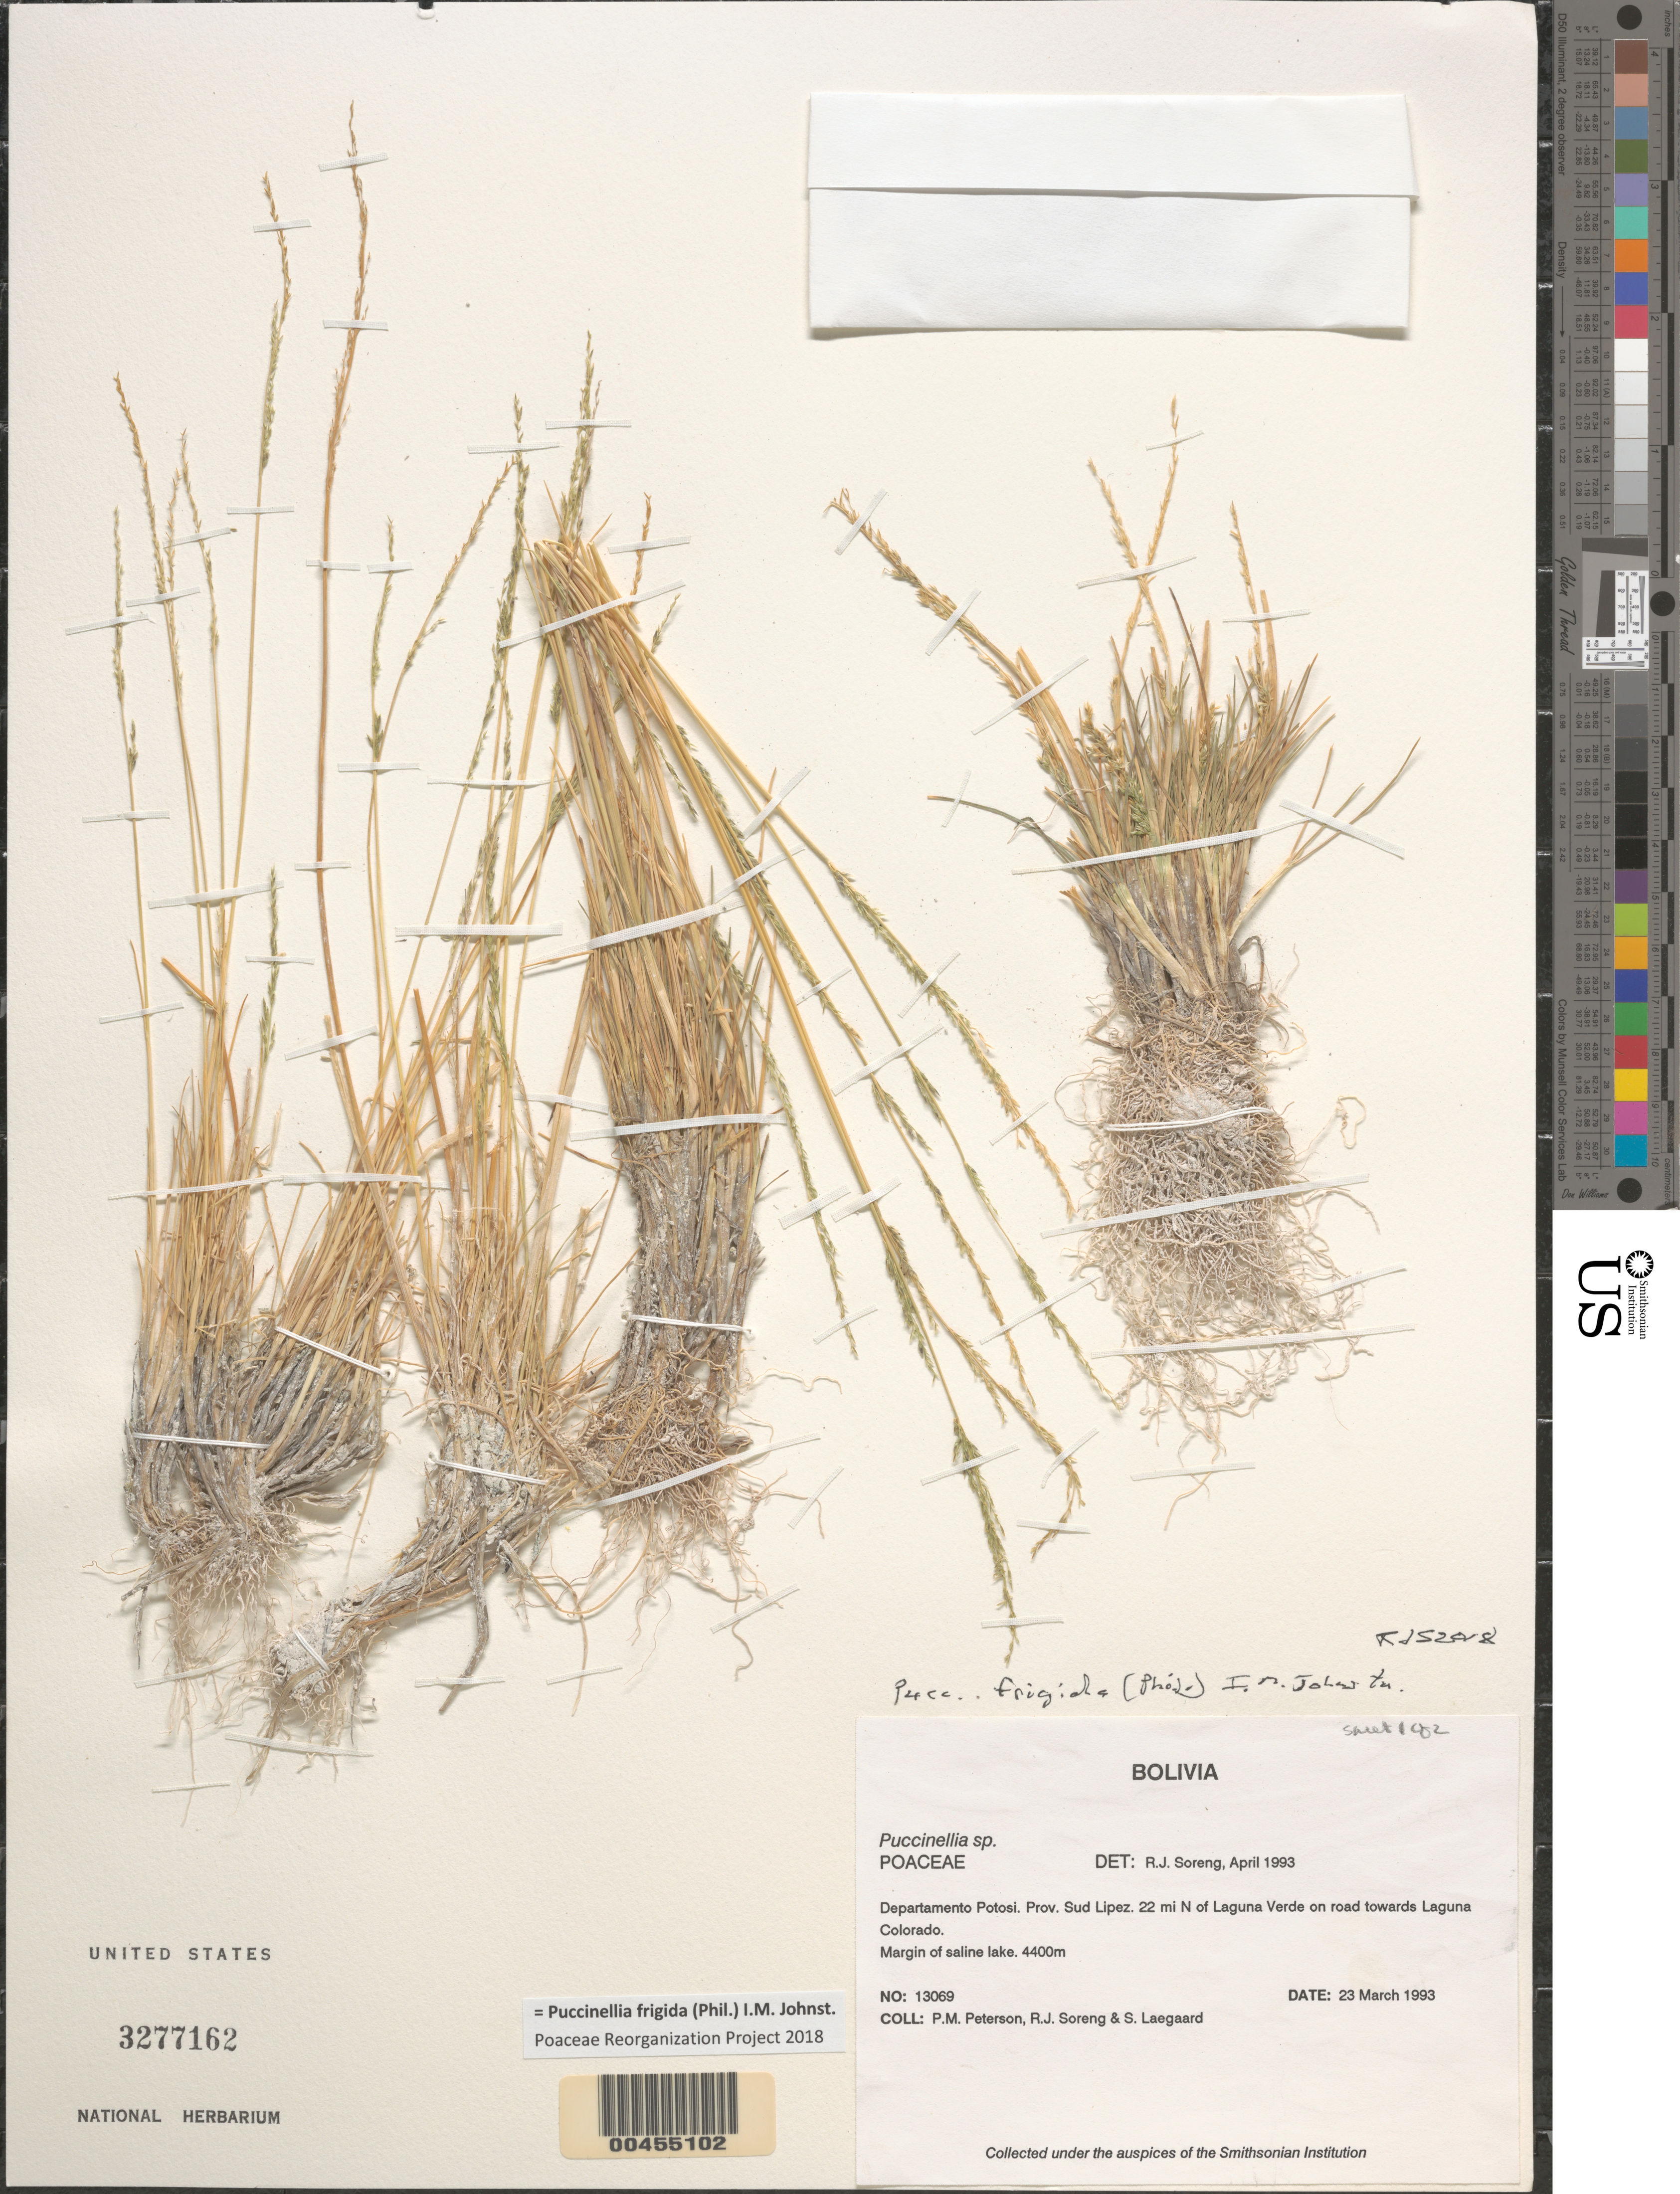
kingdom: Plantae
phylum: Tracheophyta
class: Liliopsida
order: Poales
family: Poaceae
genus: Puccinellia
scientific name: Puccinellia frigida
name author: (Phil.) I.M. Johnst.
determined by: Poaceae Reorganization Project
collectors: P. M. Peterson, R. J. Soreng & S. Lægaard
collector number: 13069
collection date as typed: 23 Mar 1993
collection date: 1993-03-23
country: Bolivia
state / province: Potosí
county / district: Sud Lípez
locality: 22 mi N of Laguna Verde on road towards Laguna Colorado.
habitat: Margin of saline lake.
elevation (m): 4400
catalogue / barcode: US 3277162